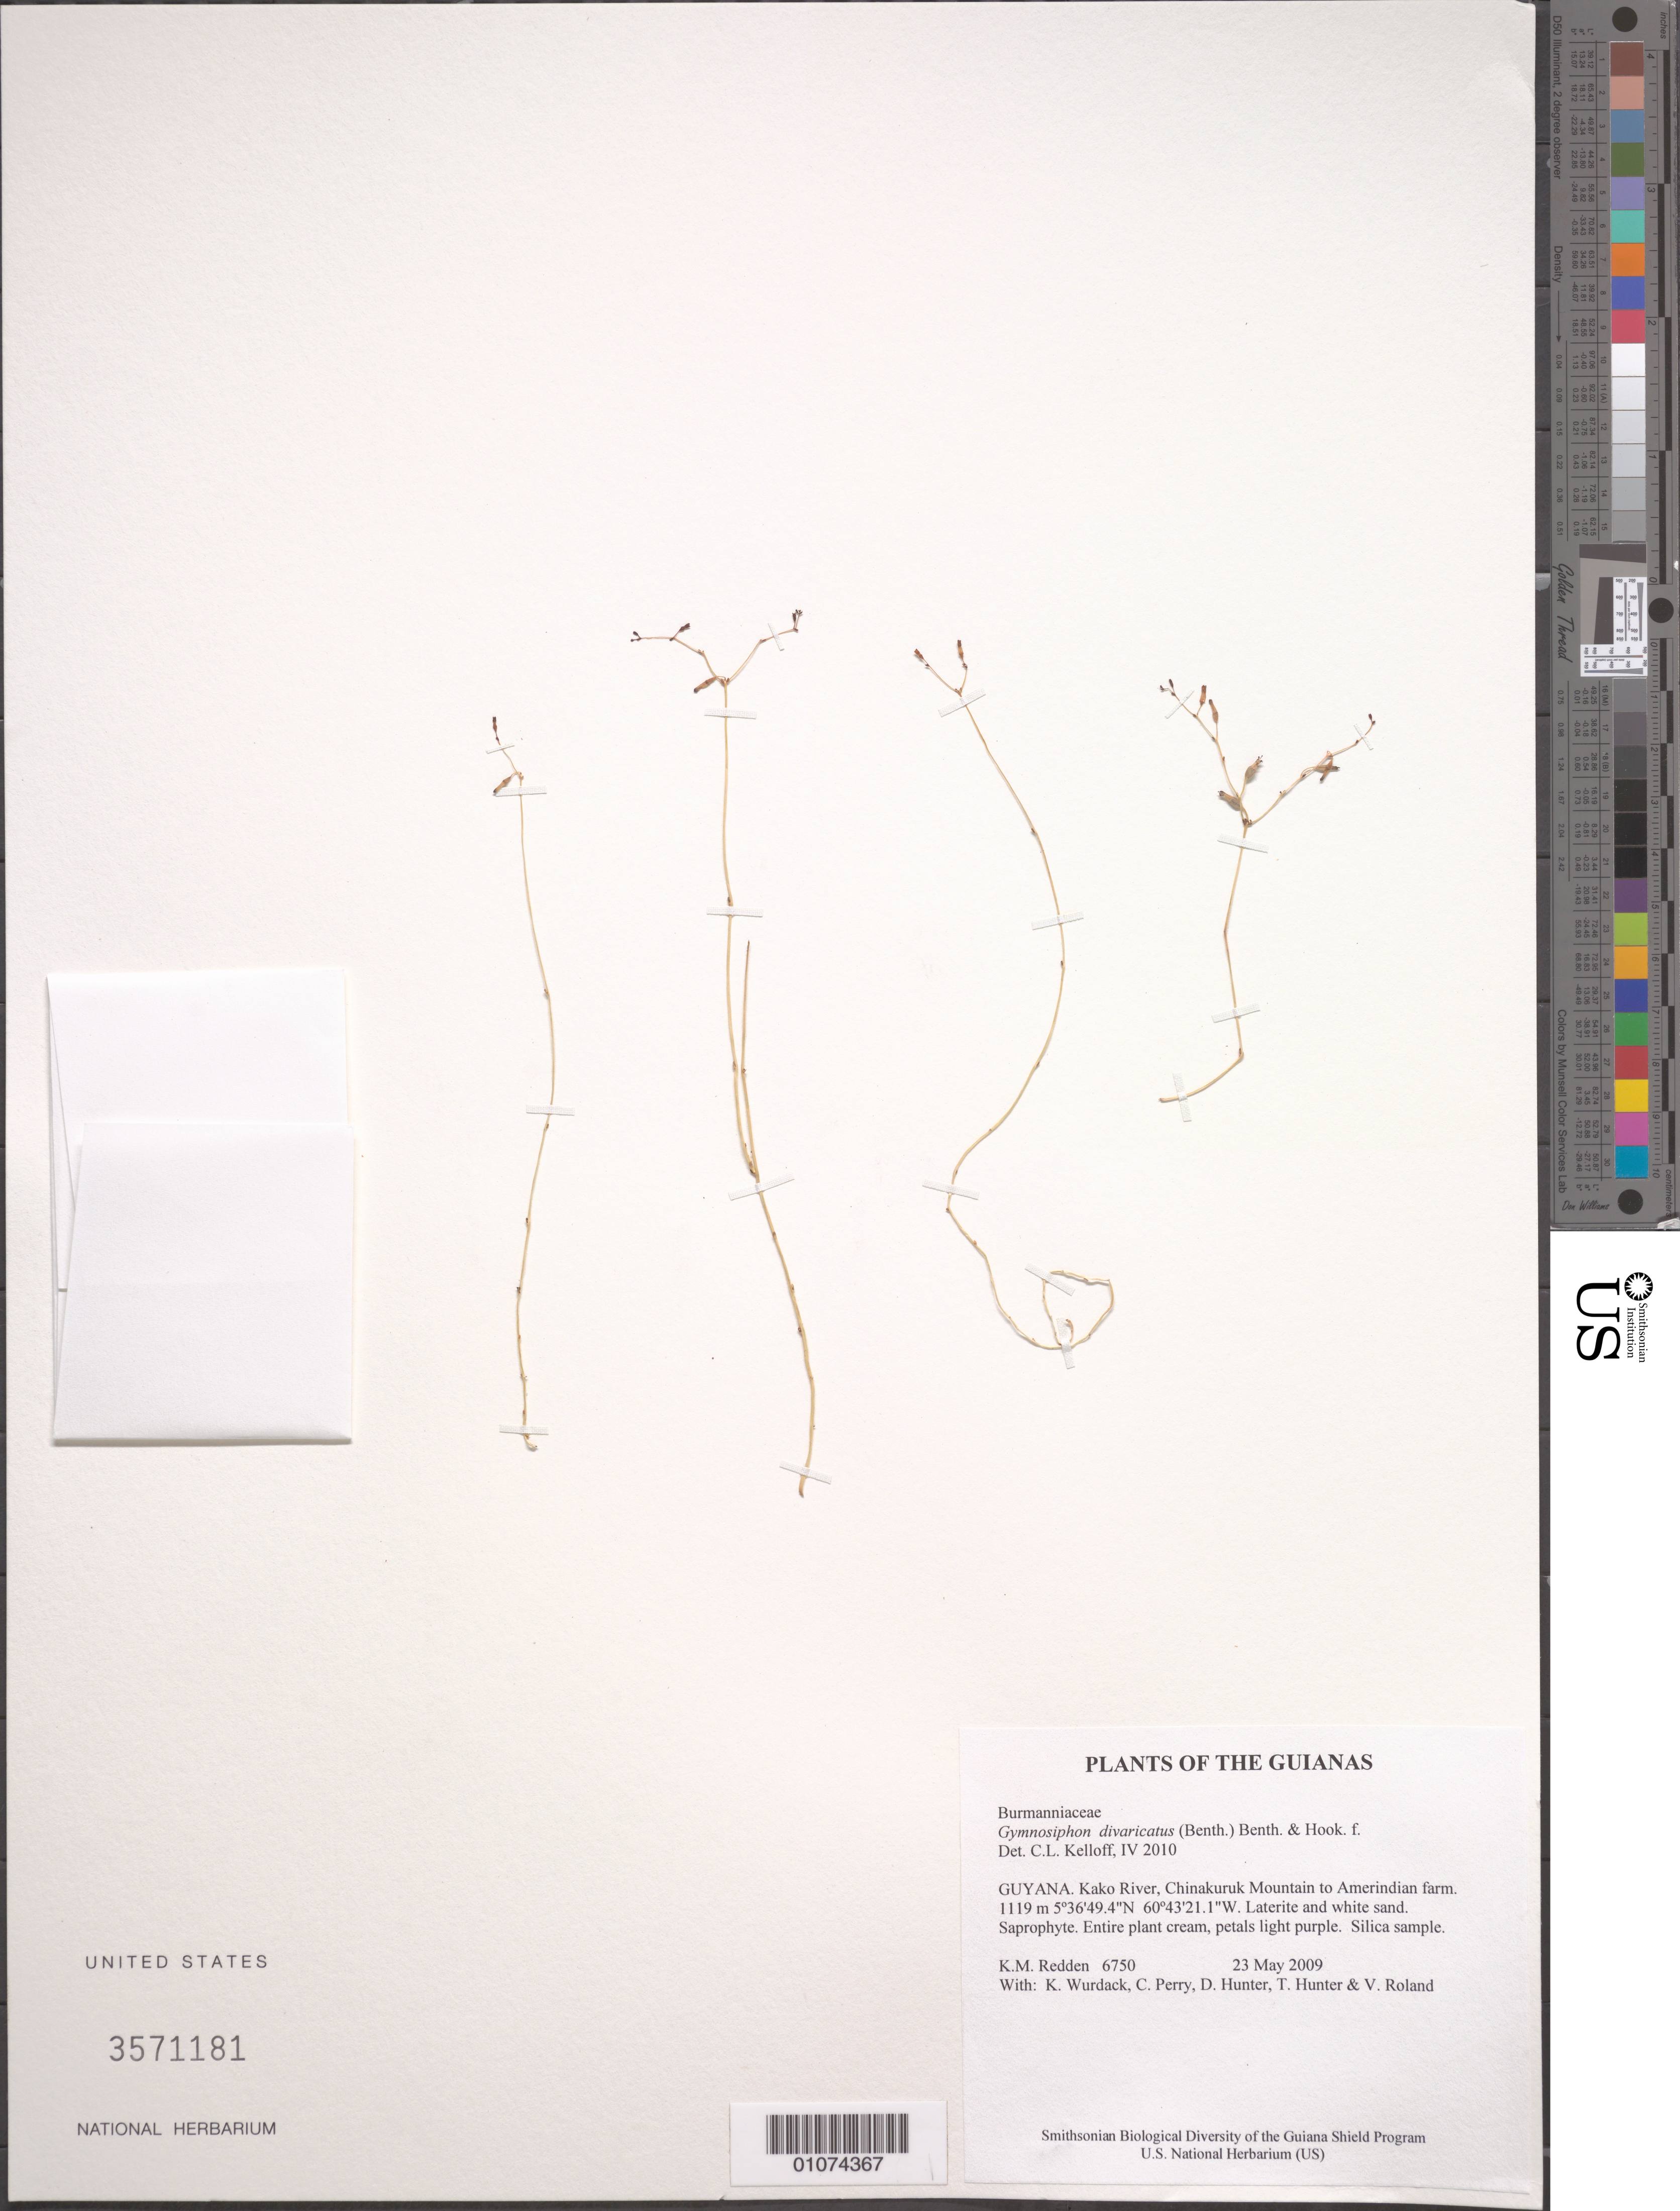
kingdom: Plantae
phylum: Tracheophyta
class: Liliopsida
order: Dioscoreales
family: Burmanniaceae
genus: Gymnosiphon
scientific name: Gymnosiphon divaricatus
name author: (Benth.) Benth. & Hook. f.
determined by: Kelloff, Carol L., (US), Smithsonian Institution - National Museum of Natural History (UNITED STATES)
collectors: K. M. Redden, K. Wurdack, C. Perry, D. Hunter, T. Hunter & V. Roland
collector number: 6750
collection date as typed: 23 May 2009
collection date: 2009-05-23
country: Guyana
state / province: Cuyuni-Mazaruni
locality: Kako River, Chinakuruk Mountain to Amerindian farm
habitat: Laterite and white sand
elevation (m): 1119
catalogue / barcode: US 3571181